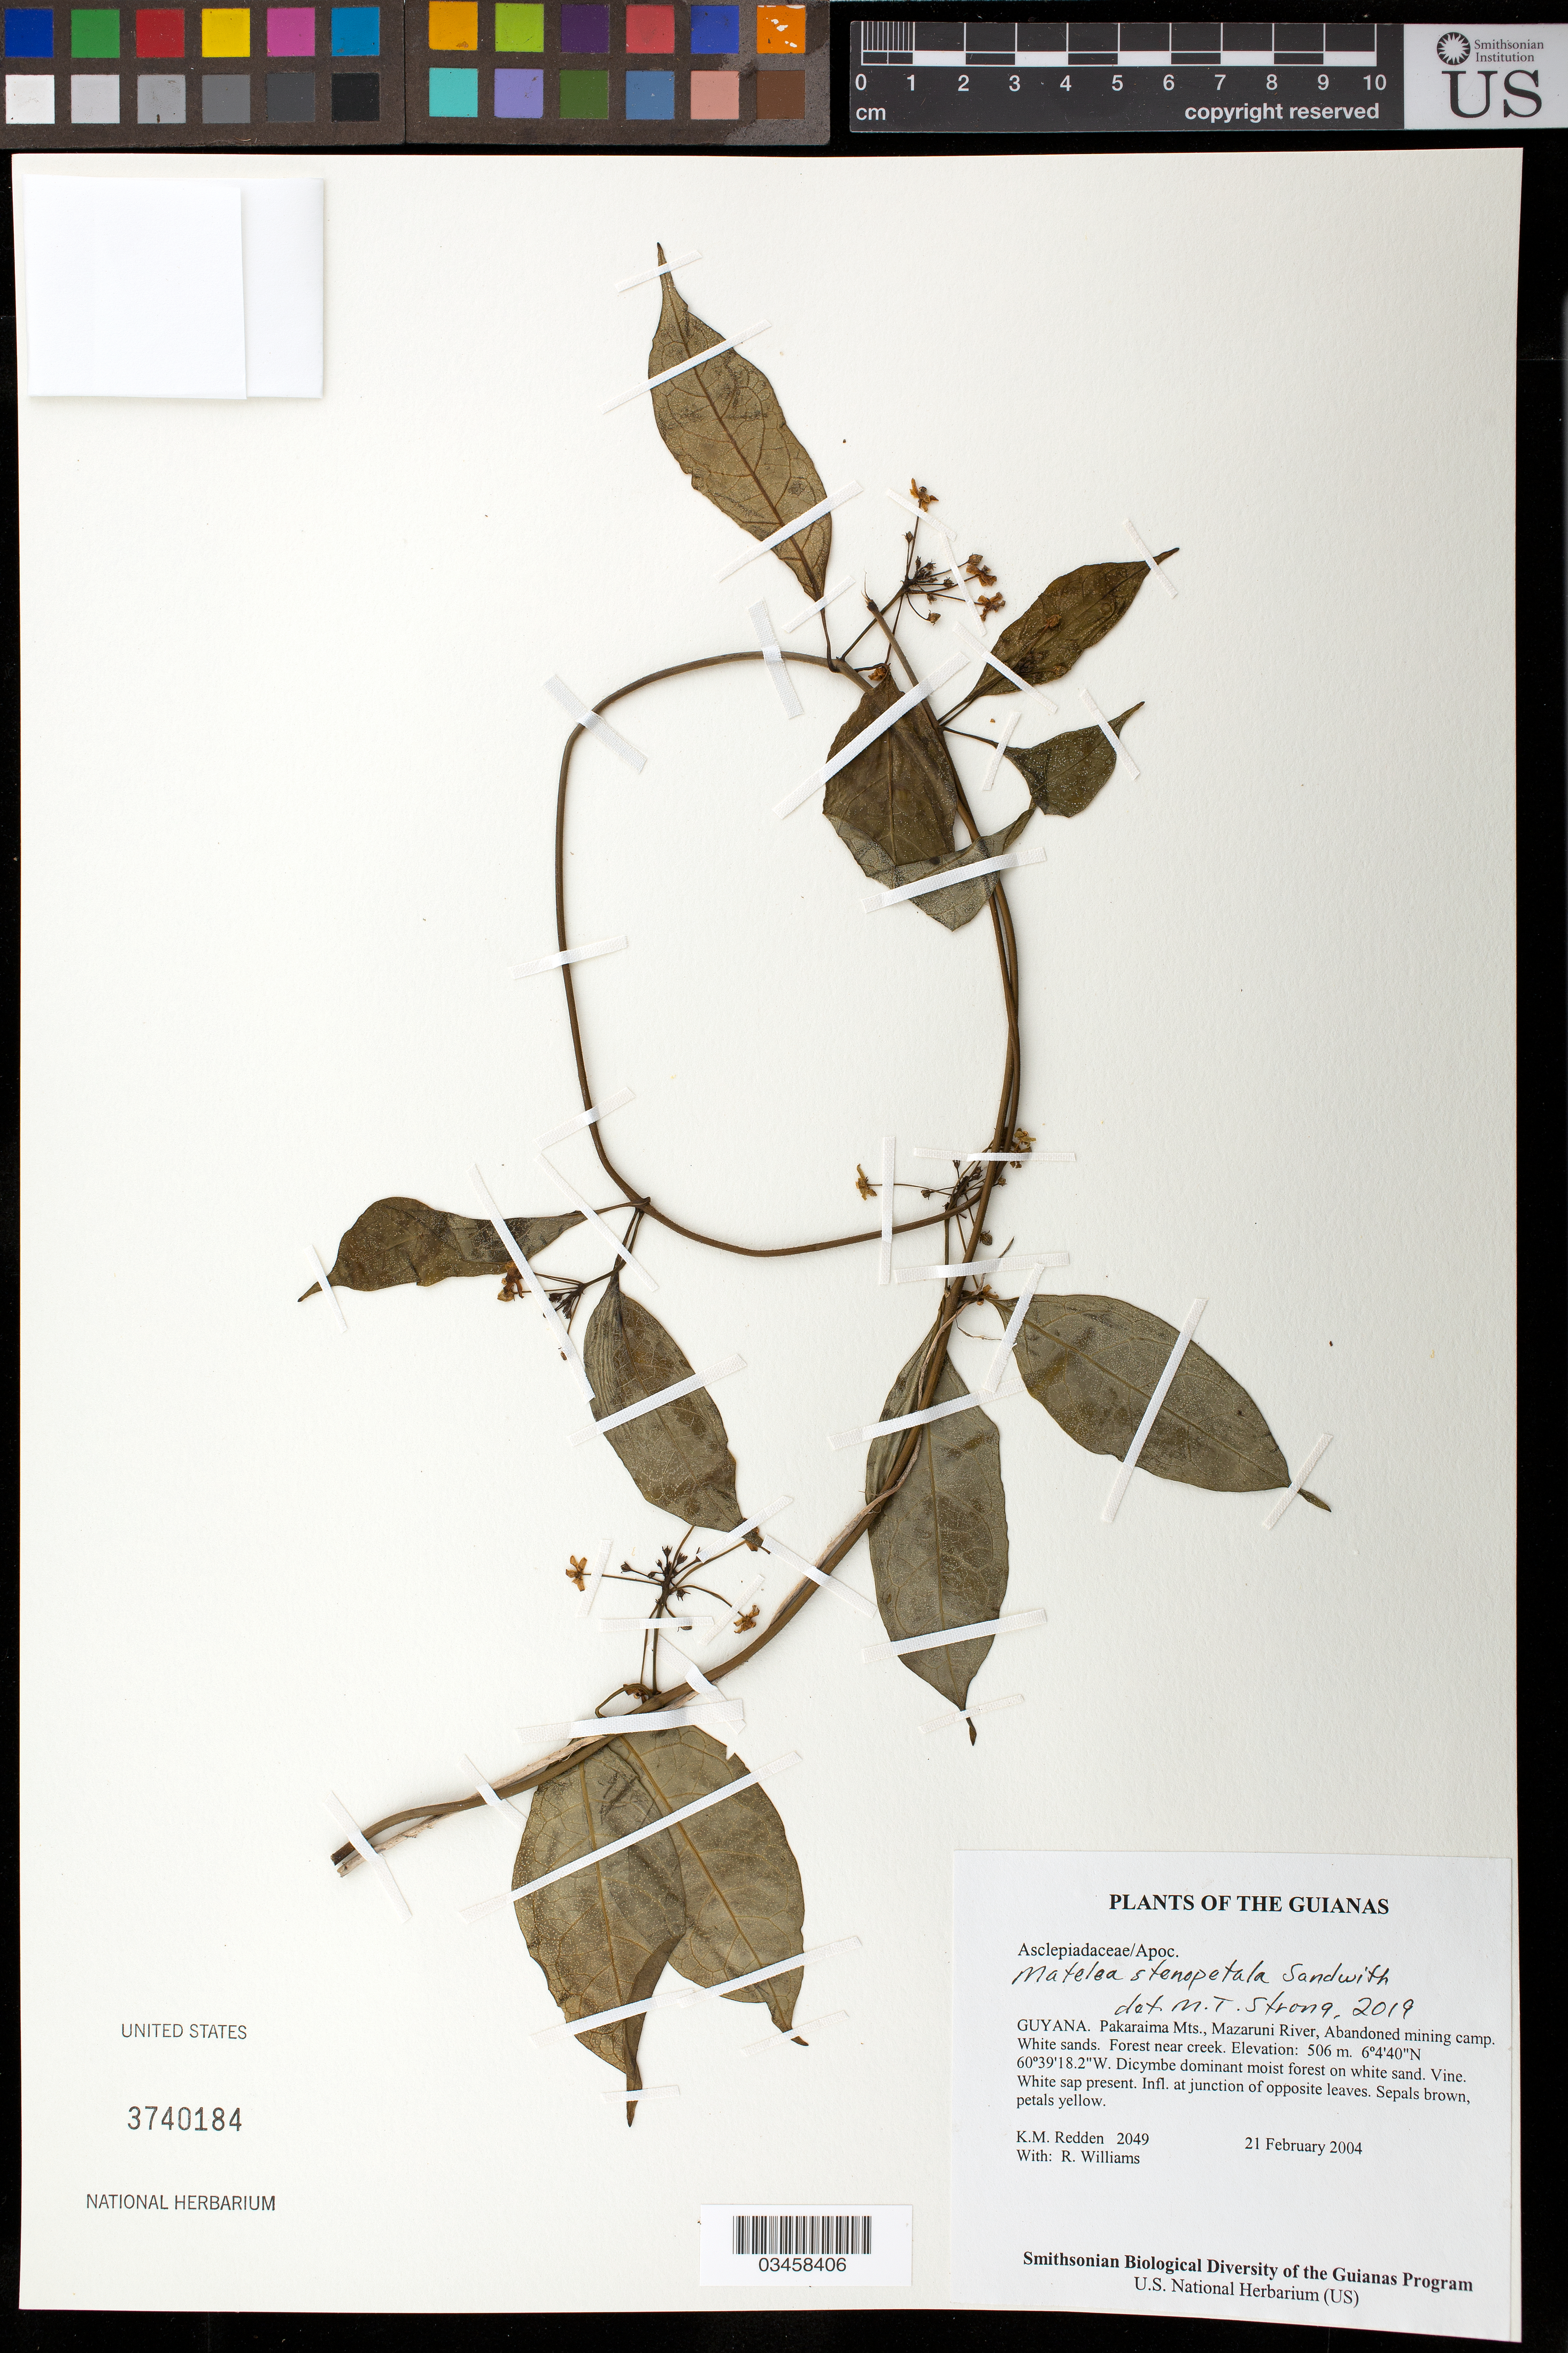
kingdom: Plantae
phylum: Tracheophyta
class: Magnoliopsida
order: Gentianales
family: Apocynaceae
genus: Matelea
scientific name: Matelea stenopetala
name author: Sandwith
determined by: Strong, Mark T., (BOT), Smithsonian Institution - National Museum of Natural History (UNITED STATES)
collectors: K. M. Redden & R. Williams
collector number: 2049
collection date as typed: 21 February 2004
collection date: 2004-02-21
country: Guyana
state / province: Cuyuni-Mazaruni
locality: Pakaraima Mts., Mazaruni River. Abandoned mining camp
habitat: Dicymbe dominant moist forest on white sand. Forest near creek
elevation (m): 506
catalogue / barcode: US 3740184